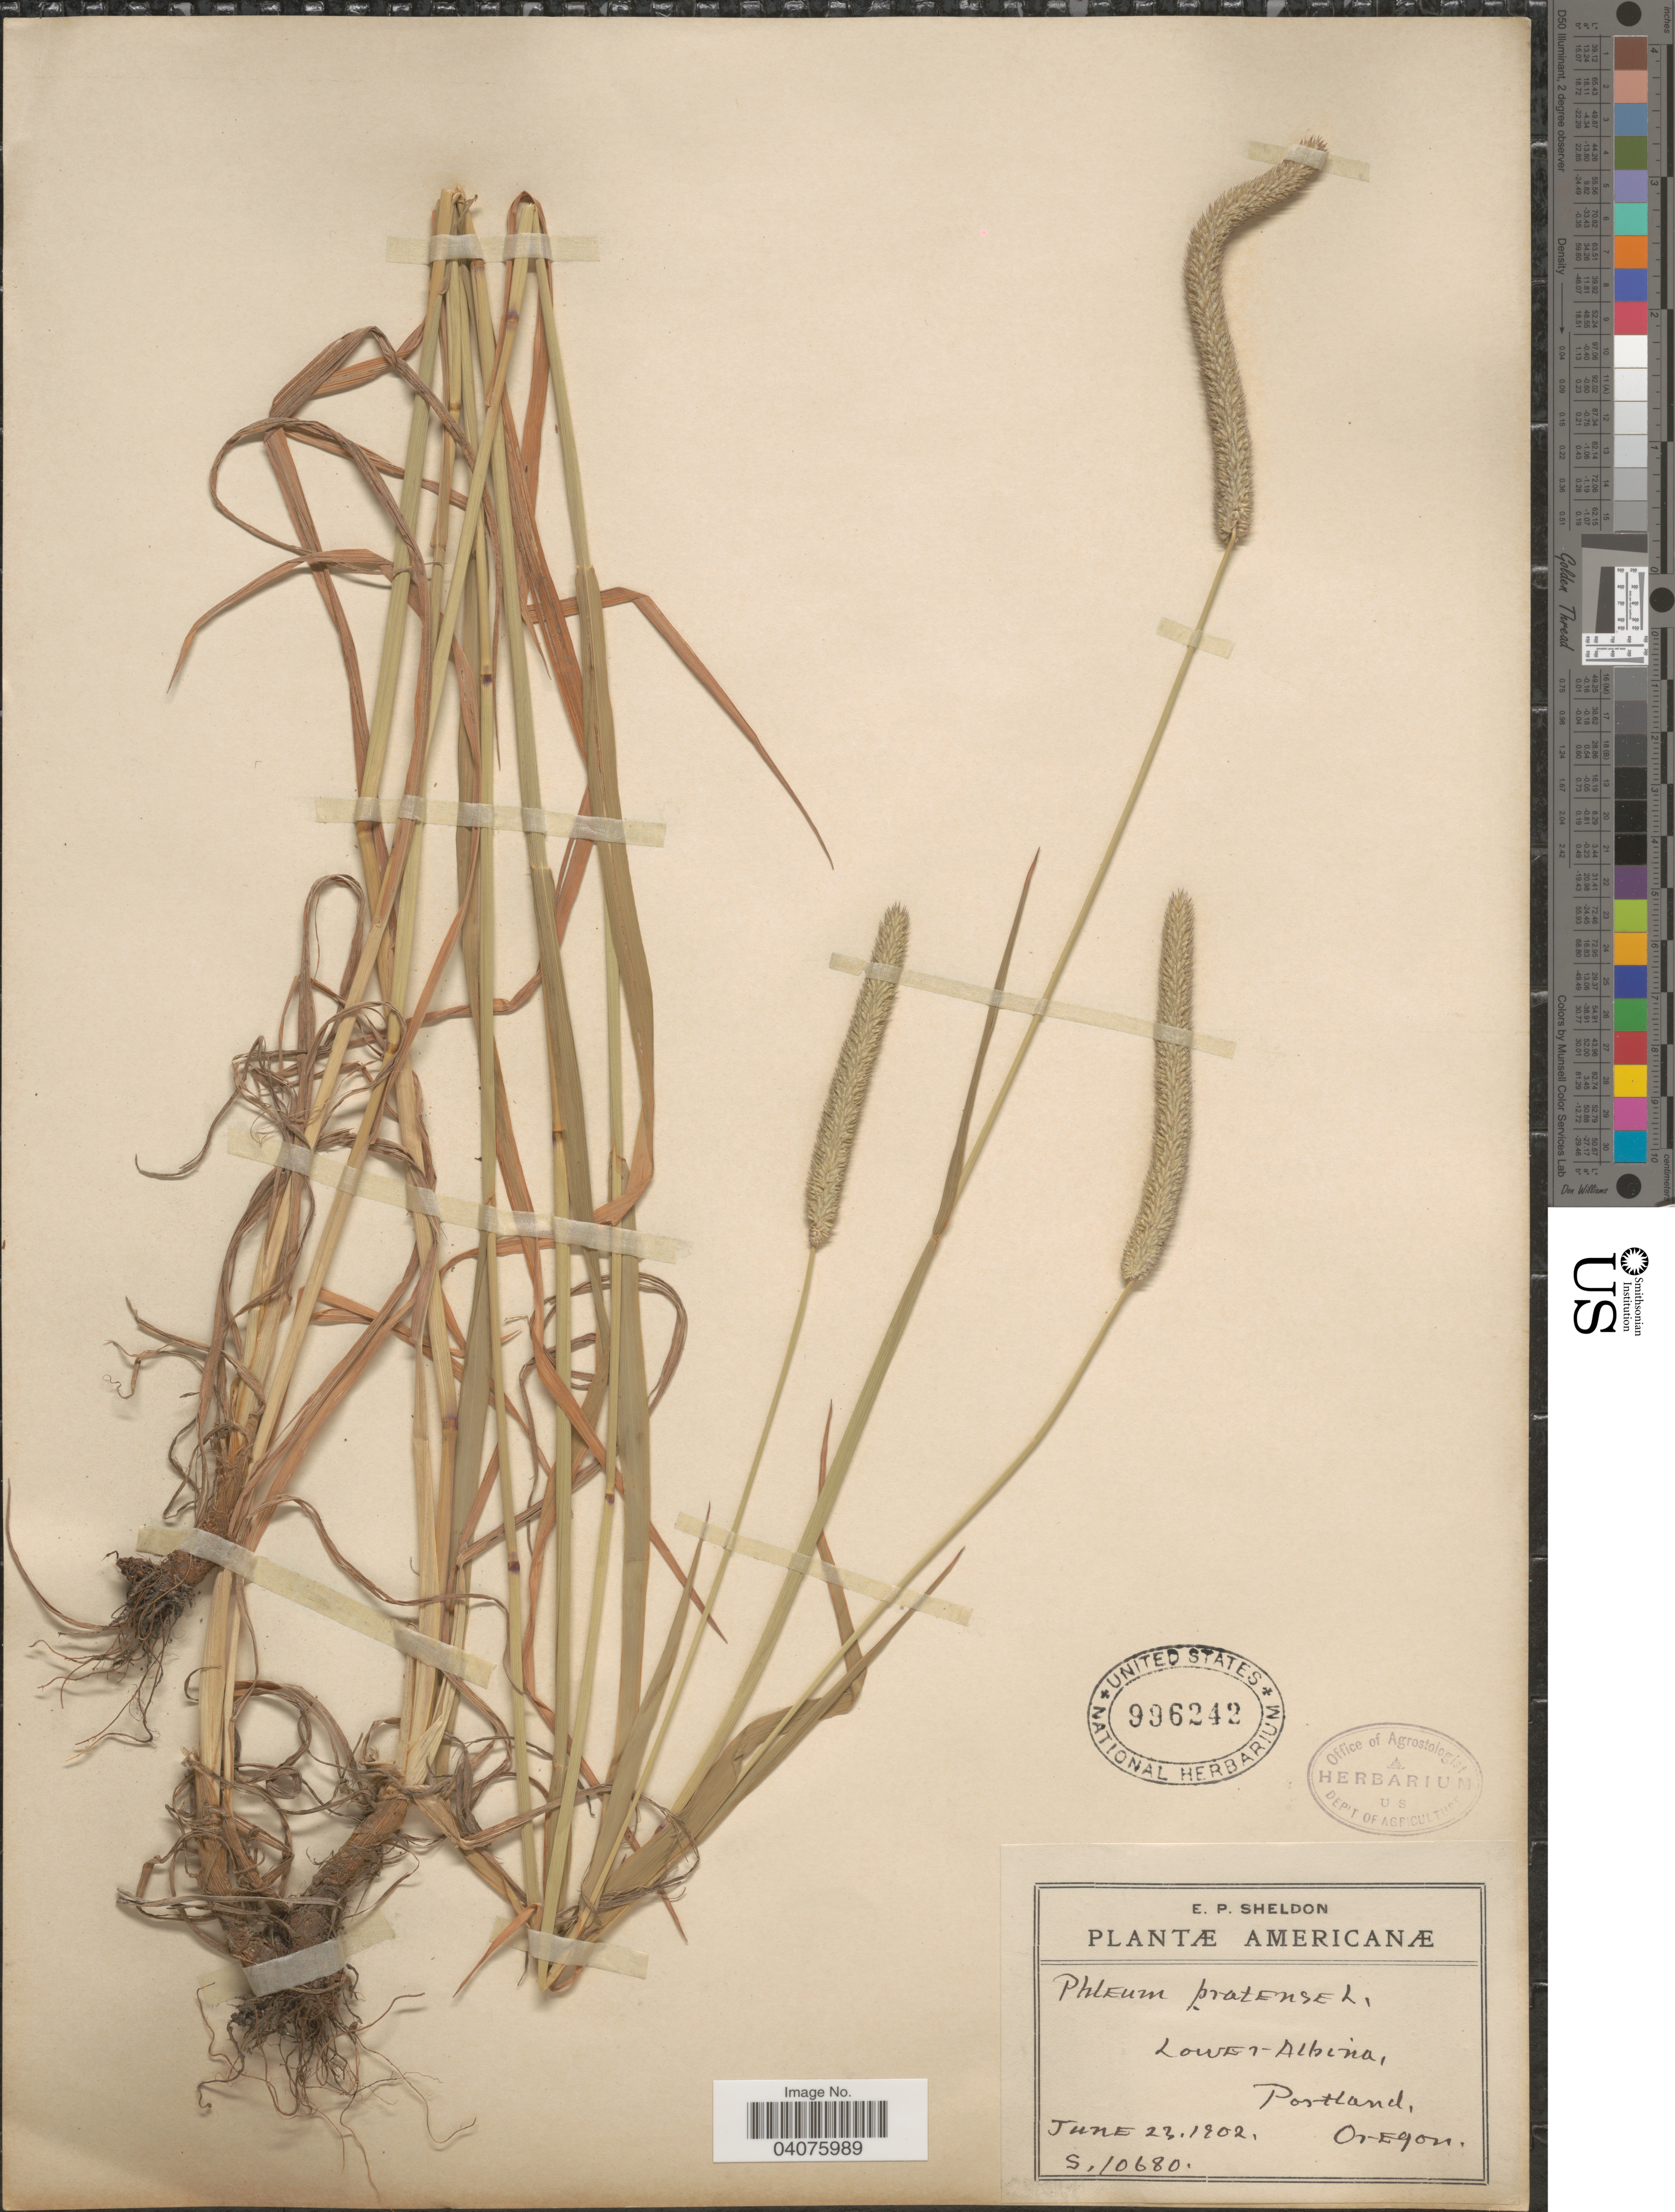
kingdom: Plantae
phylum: Tracheophyta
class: Liliopsida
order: Poales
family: Poaceae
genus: Phleum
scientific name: Phleum pratense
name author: L.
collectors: E. P. Sheldon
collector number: S10680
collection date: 1902-06-23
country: United States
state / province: Oregon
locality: Americanæ. Lower-Albina, Portland.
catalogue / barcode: US 996242